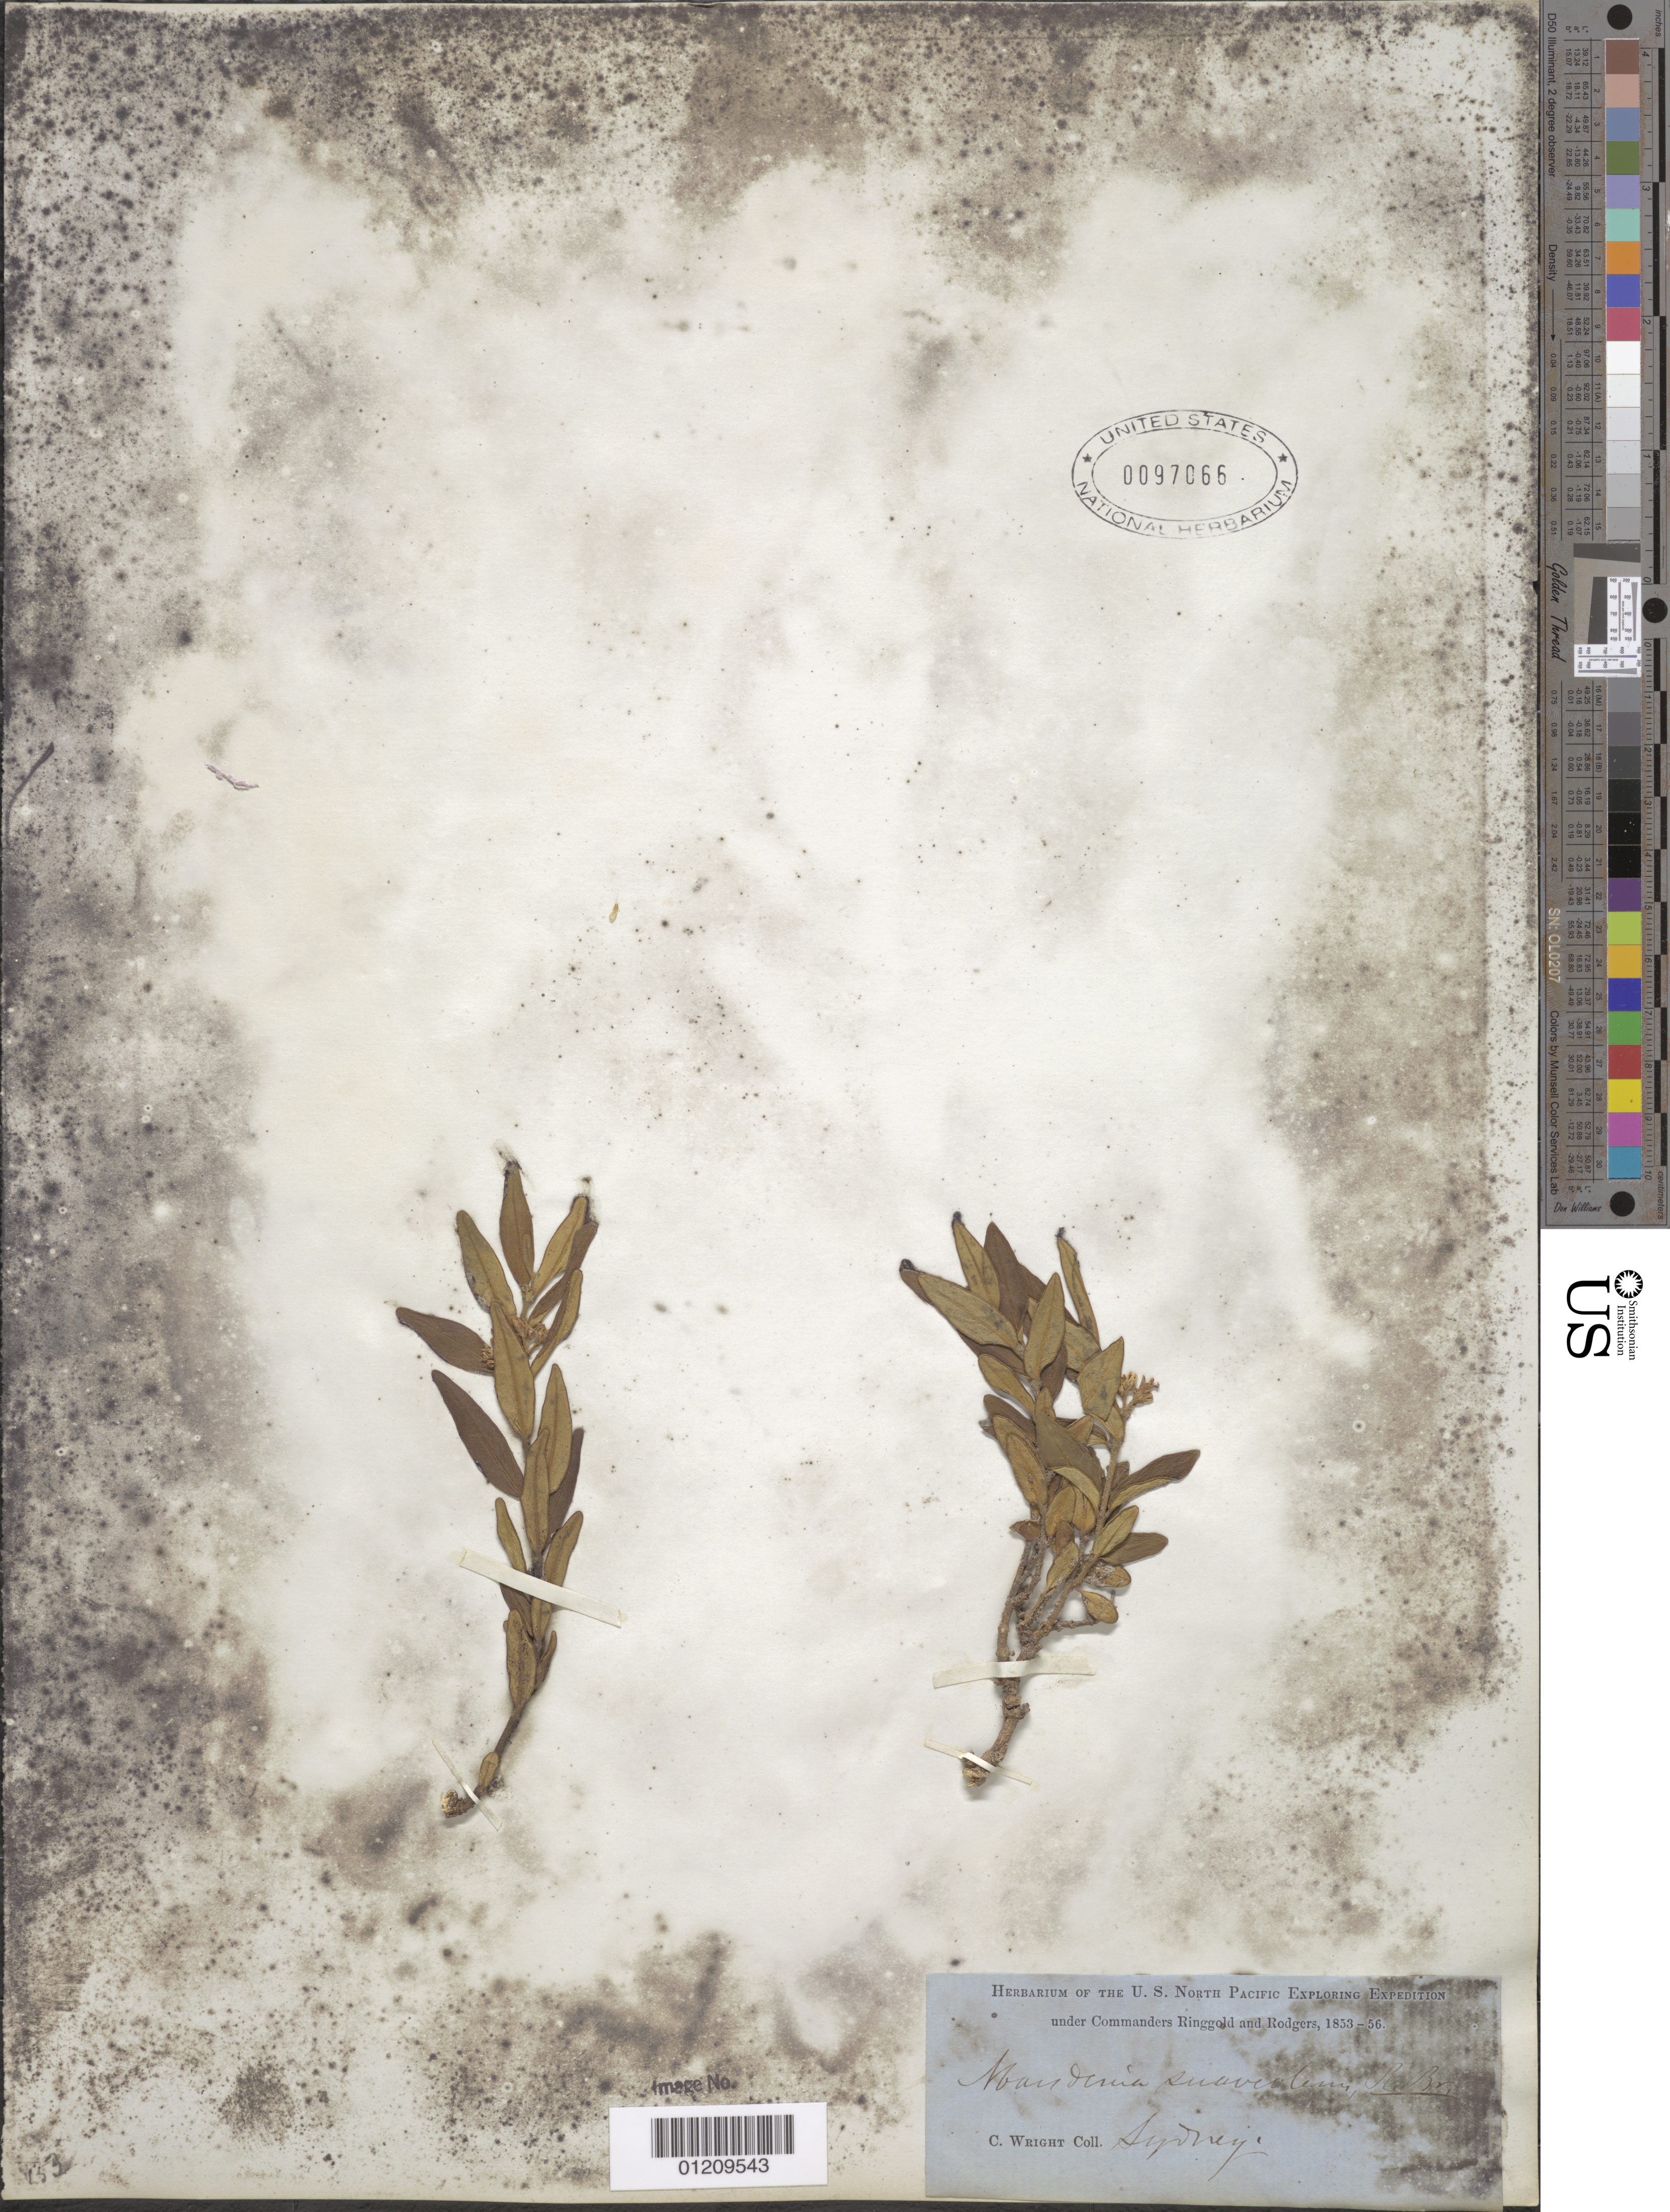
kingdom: Plantae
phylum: Tracheophyta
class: Magnoliopsida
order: Gentianales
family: Apocynaceae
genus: Marsdenia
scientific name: Marsdenia suaveolens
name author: R. Br.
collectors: C. Wright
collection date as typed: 1853 to -- -- 1856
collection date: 1853/1856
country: Australia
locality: Sydney.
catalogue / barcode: US 97066